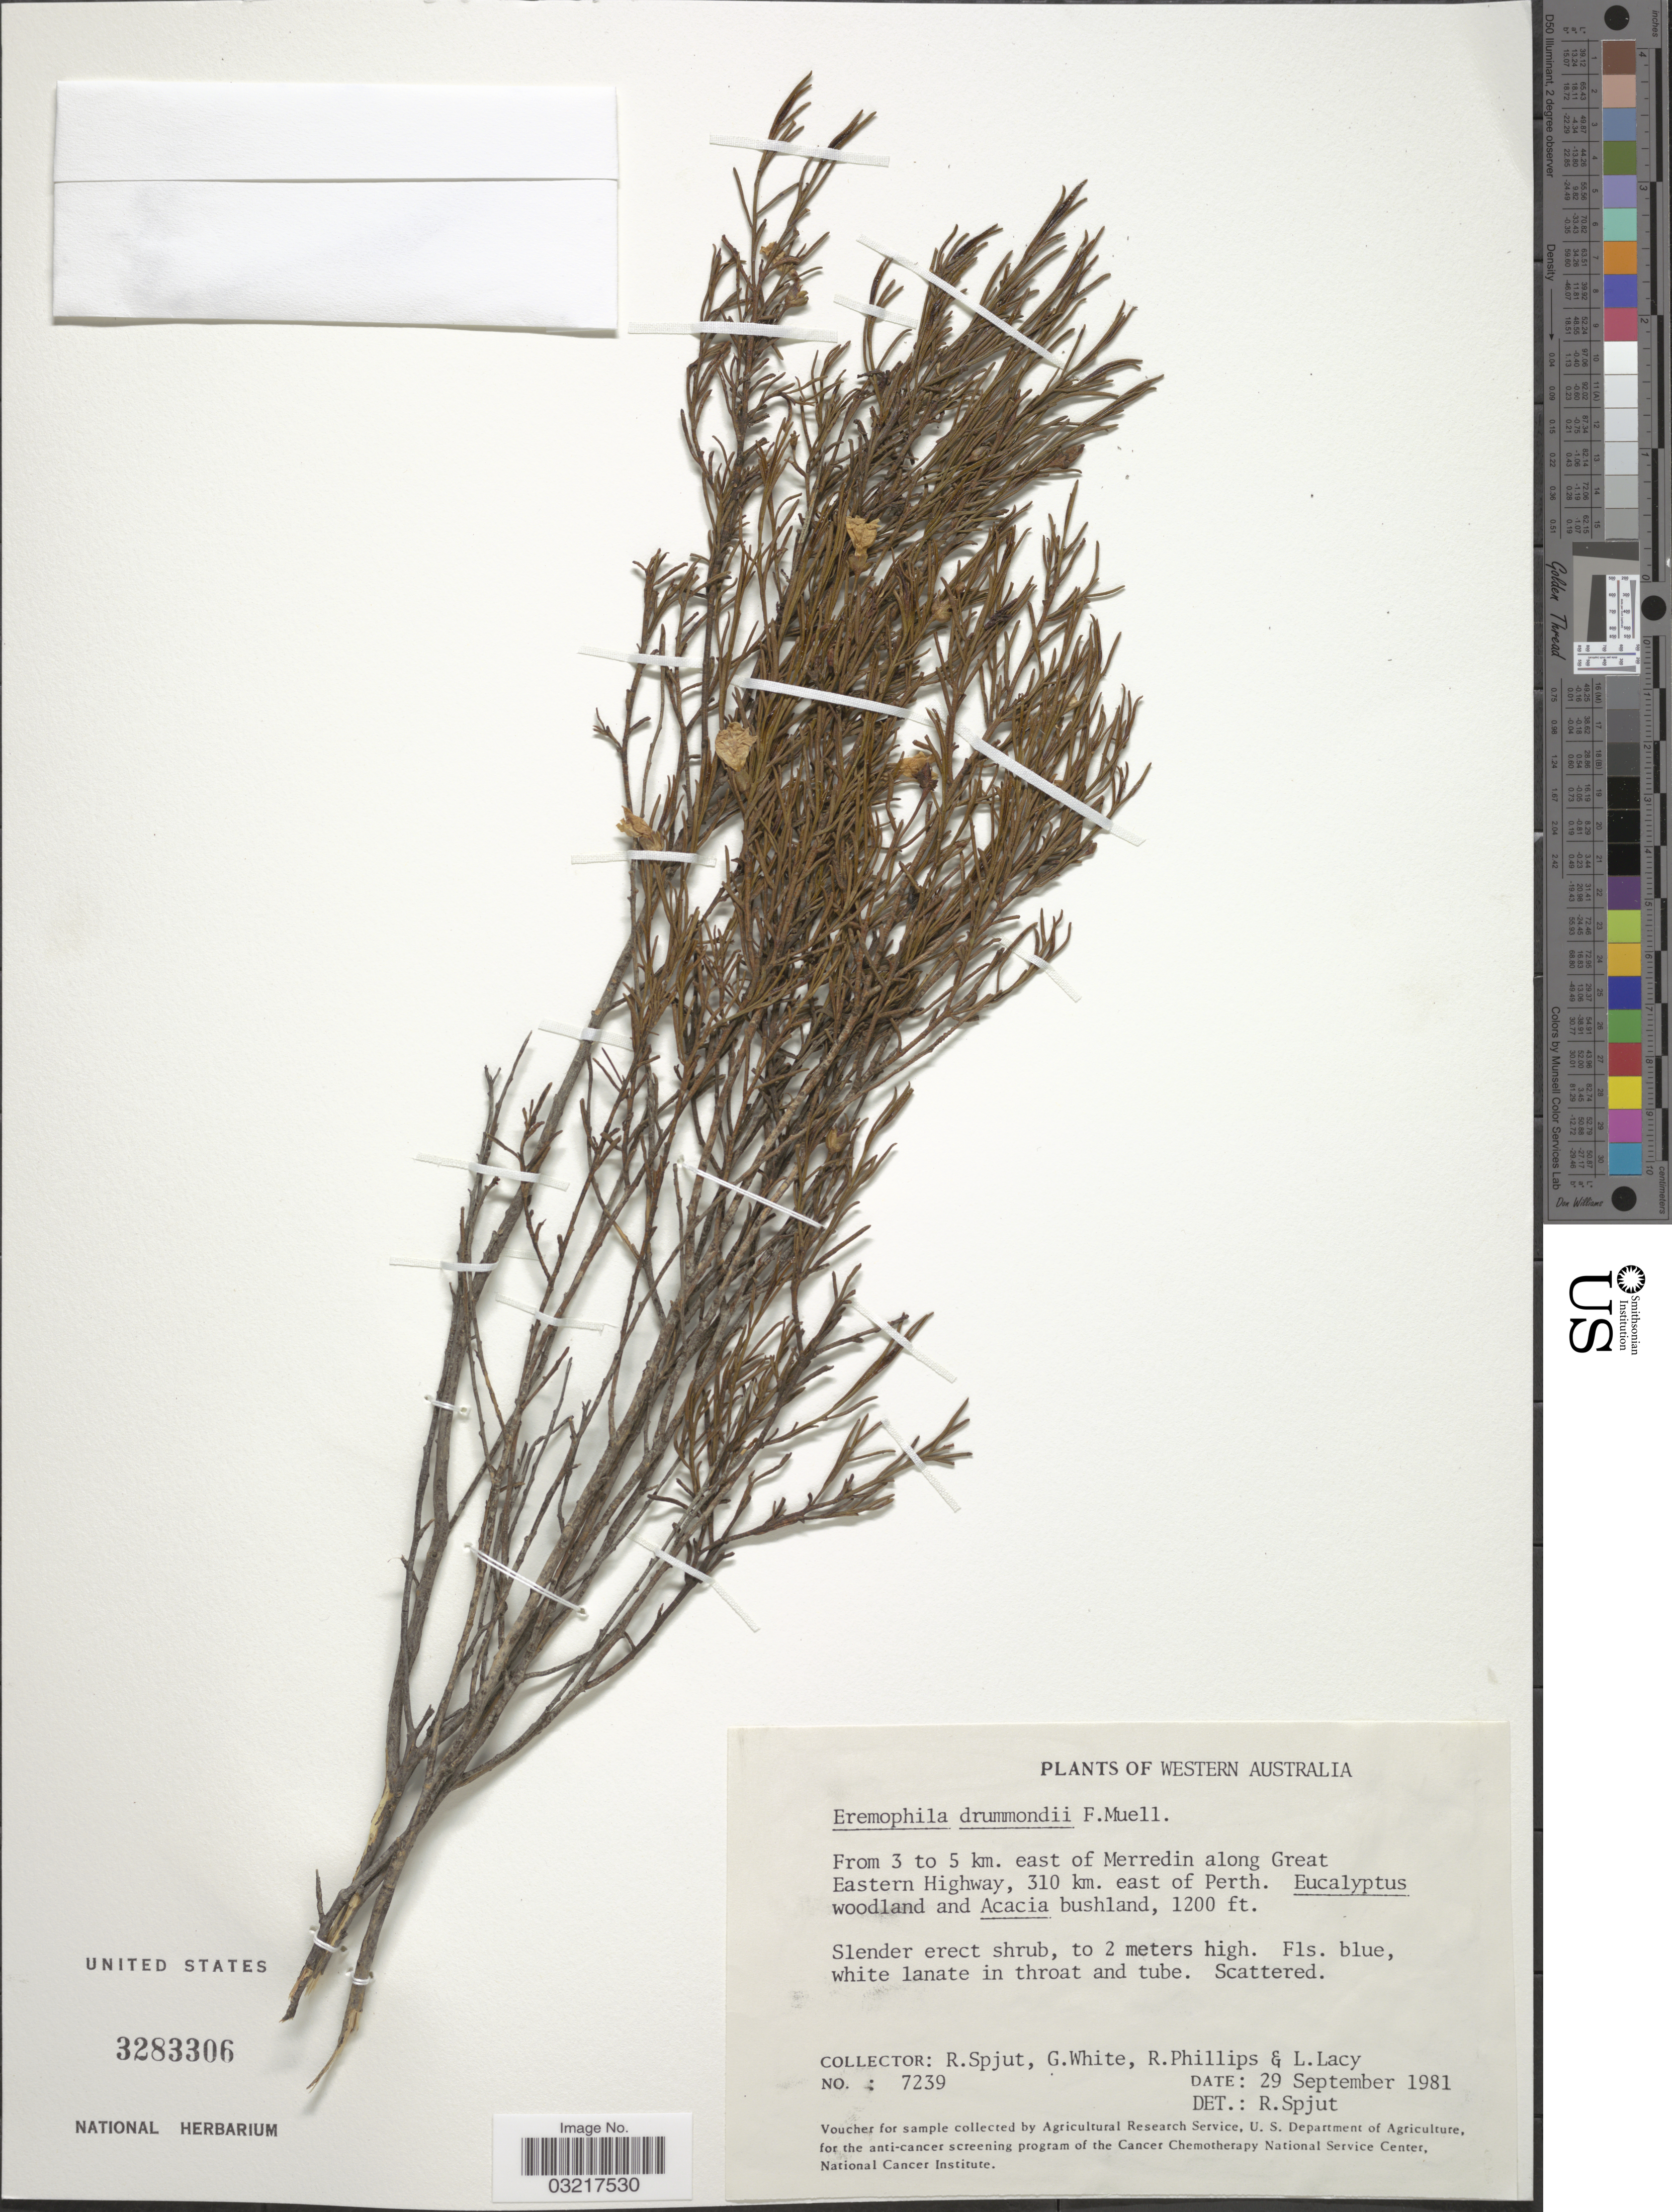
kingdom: Plantae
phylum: Tracheophyta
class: Magnoliopsida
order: Lamiales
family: Scrophulariaceae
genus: Eremophila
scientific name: Eremophila drummondii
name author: F. Muell.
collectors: R. Spjut, G. White, R. Phillips & L. Lacy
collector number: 7239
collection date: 1981-09-29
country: Australia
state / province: Western Australia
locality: From 3 to 5 km. east of Merredin along Great Eastern Highway, 310 km. east of Perth.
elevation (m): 366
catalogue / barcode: US 3283306